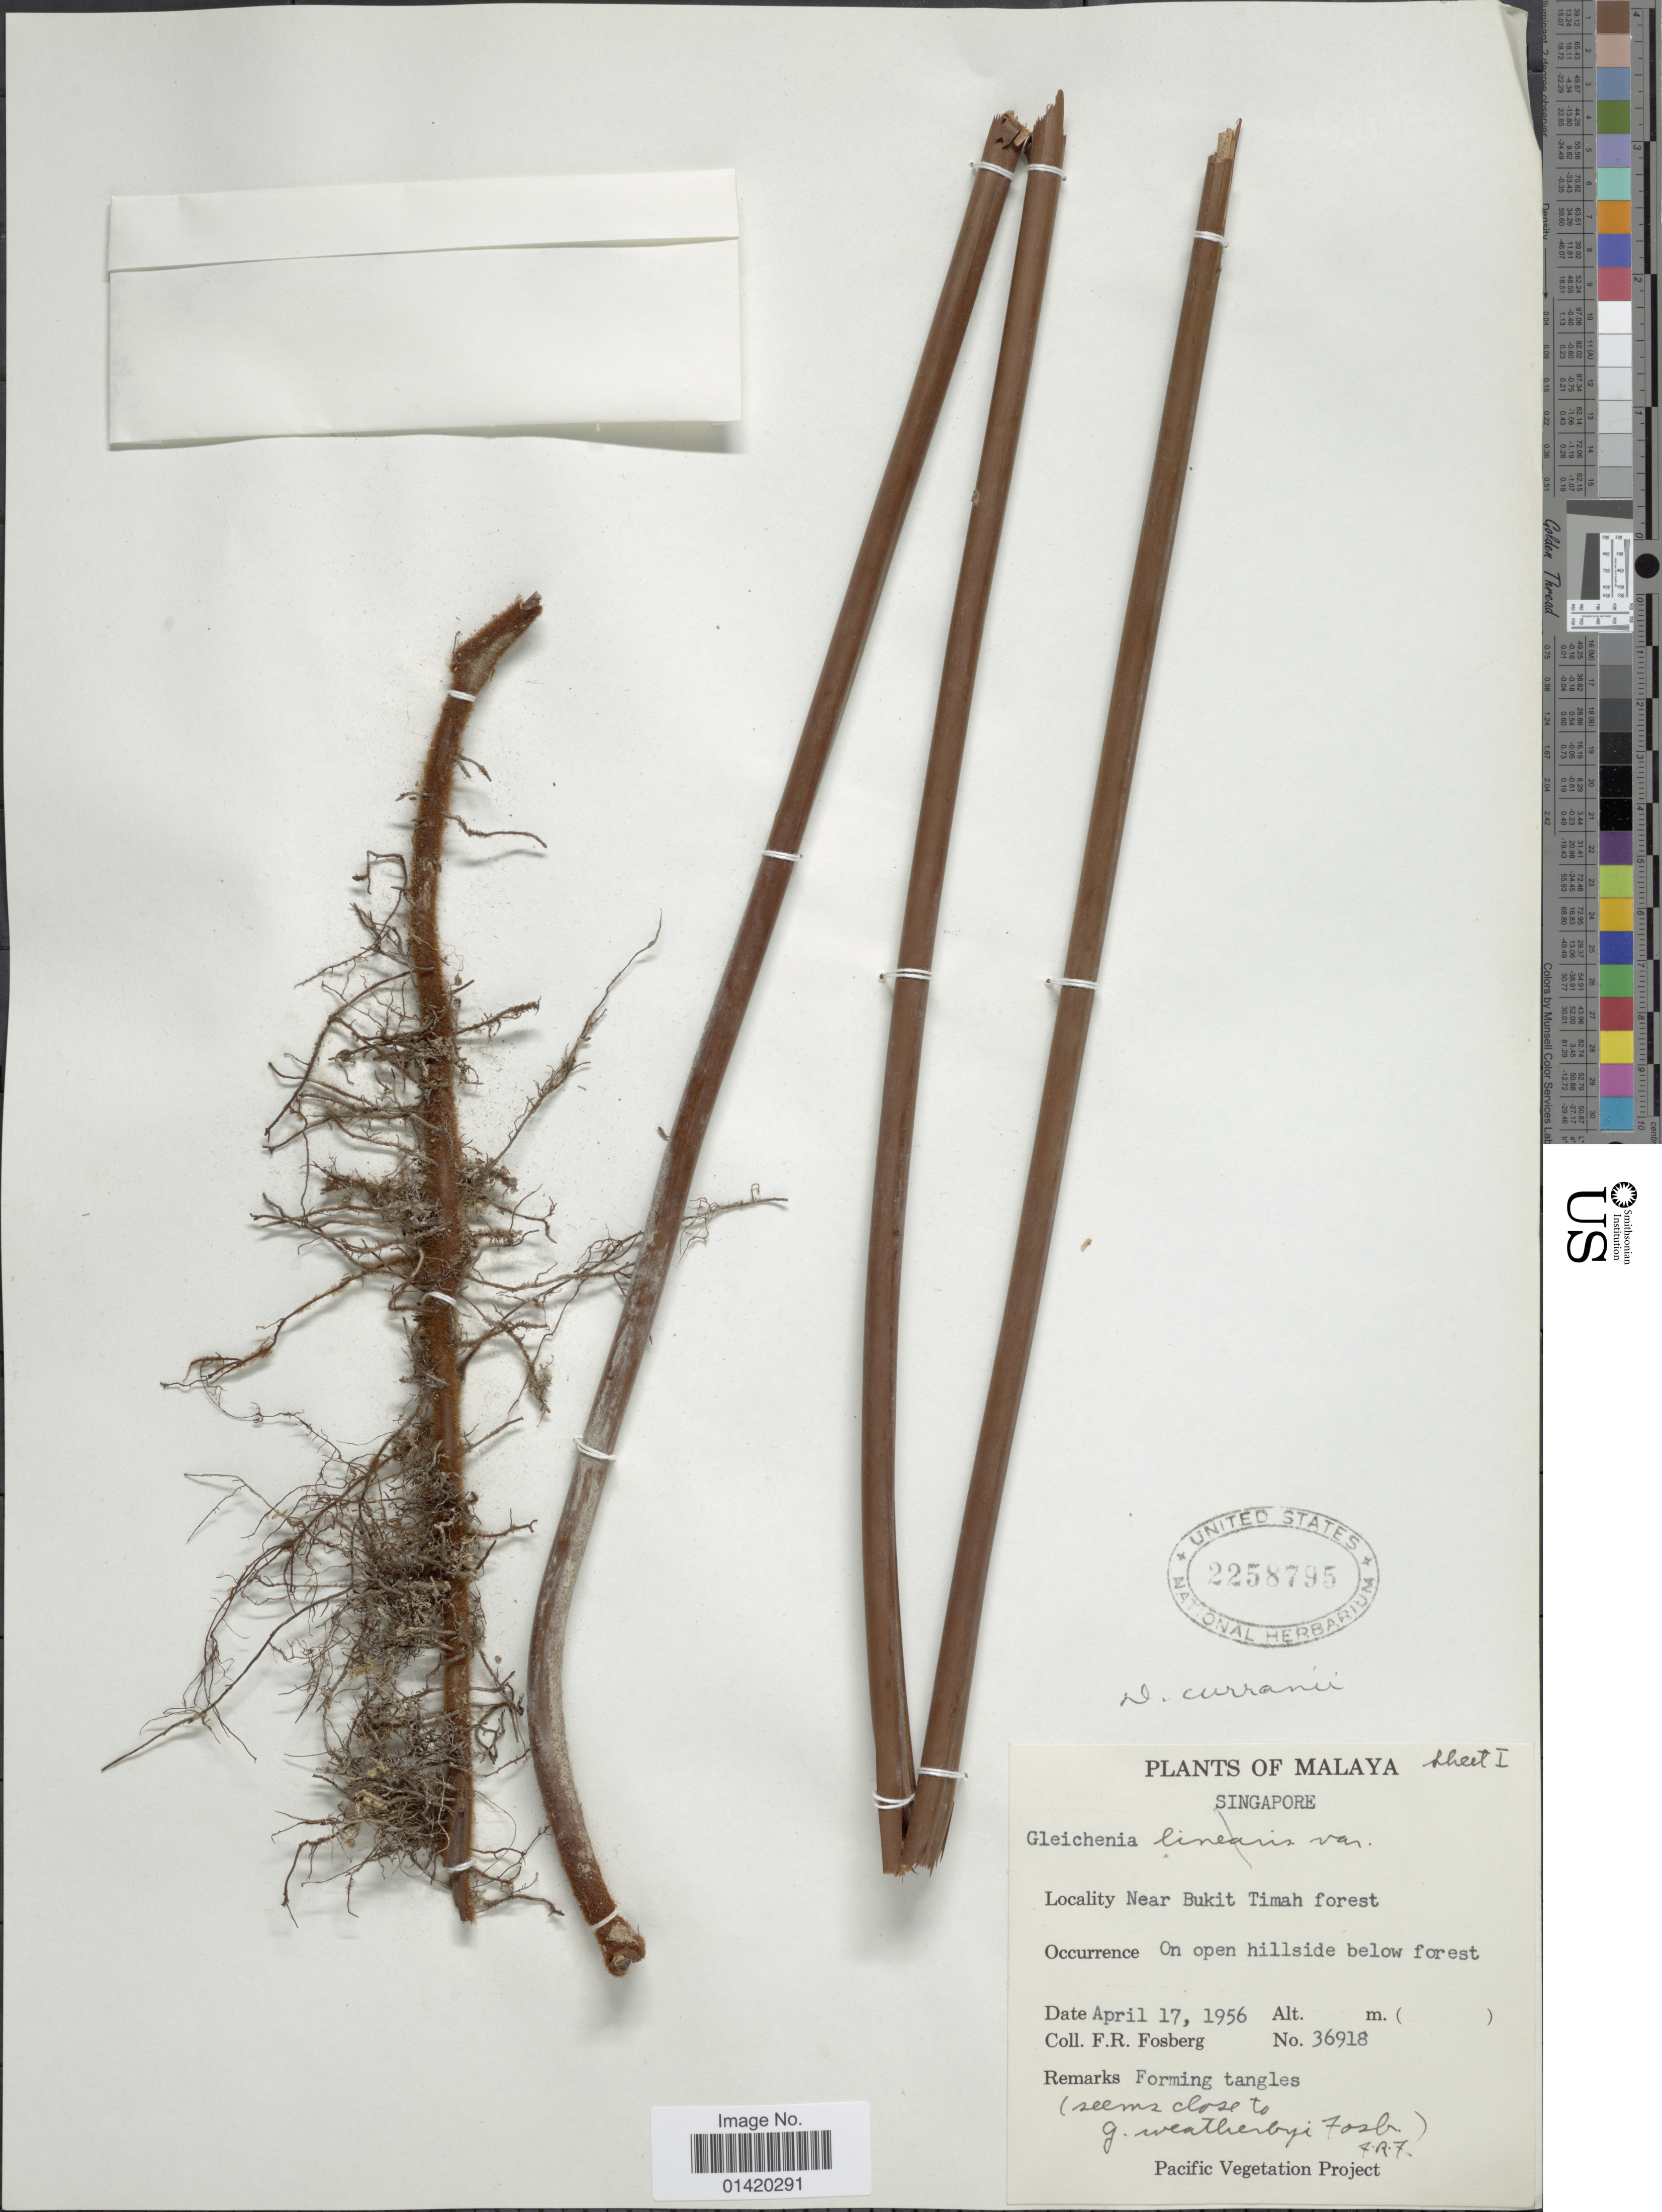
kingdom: Plantae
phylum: Tracheophyta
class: Polypodiopsida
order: Gleicheniales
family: Gleicheniaceae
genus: Dicranopteris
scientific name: Dicranopteris curranii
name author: Copel.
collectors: F. R. Fosberg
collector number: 36918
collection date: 1956-04-17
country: Singapore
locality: Malaya, Near Bukit Timah Forest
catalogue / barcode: US 2258795